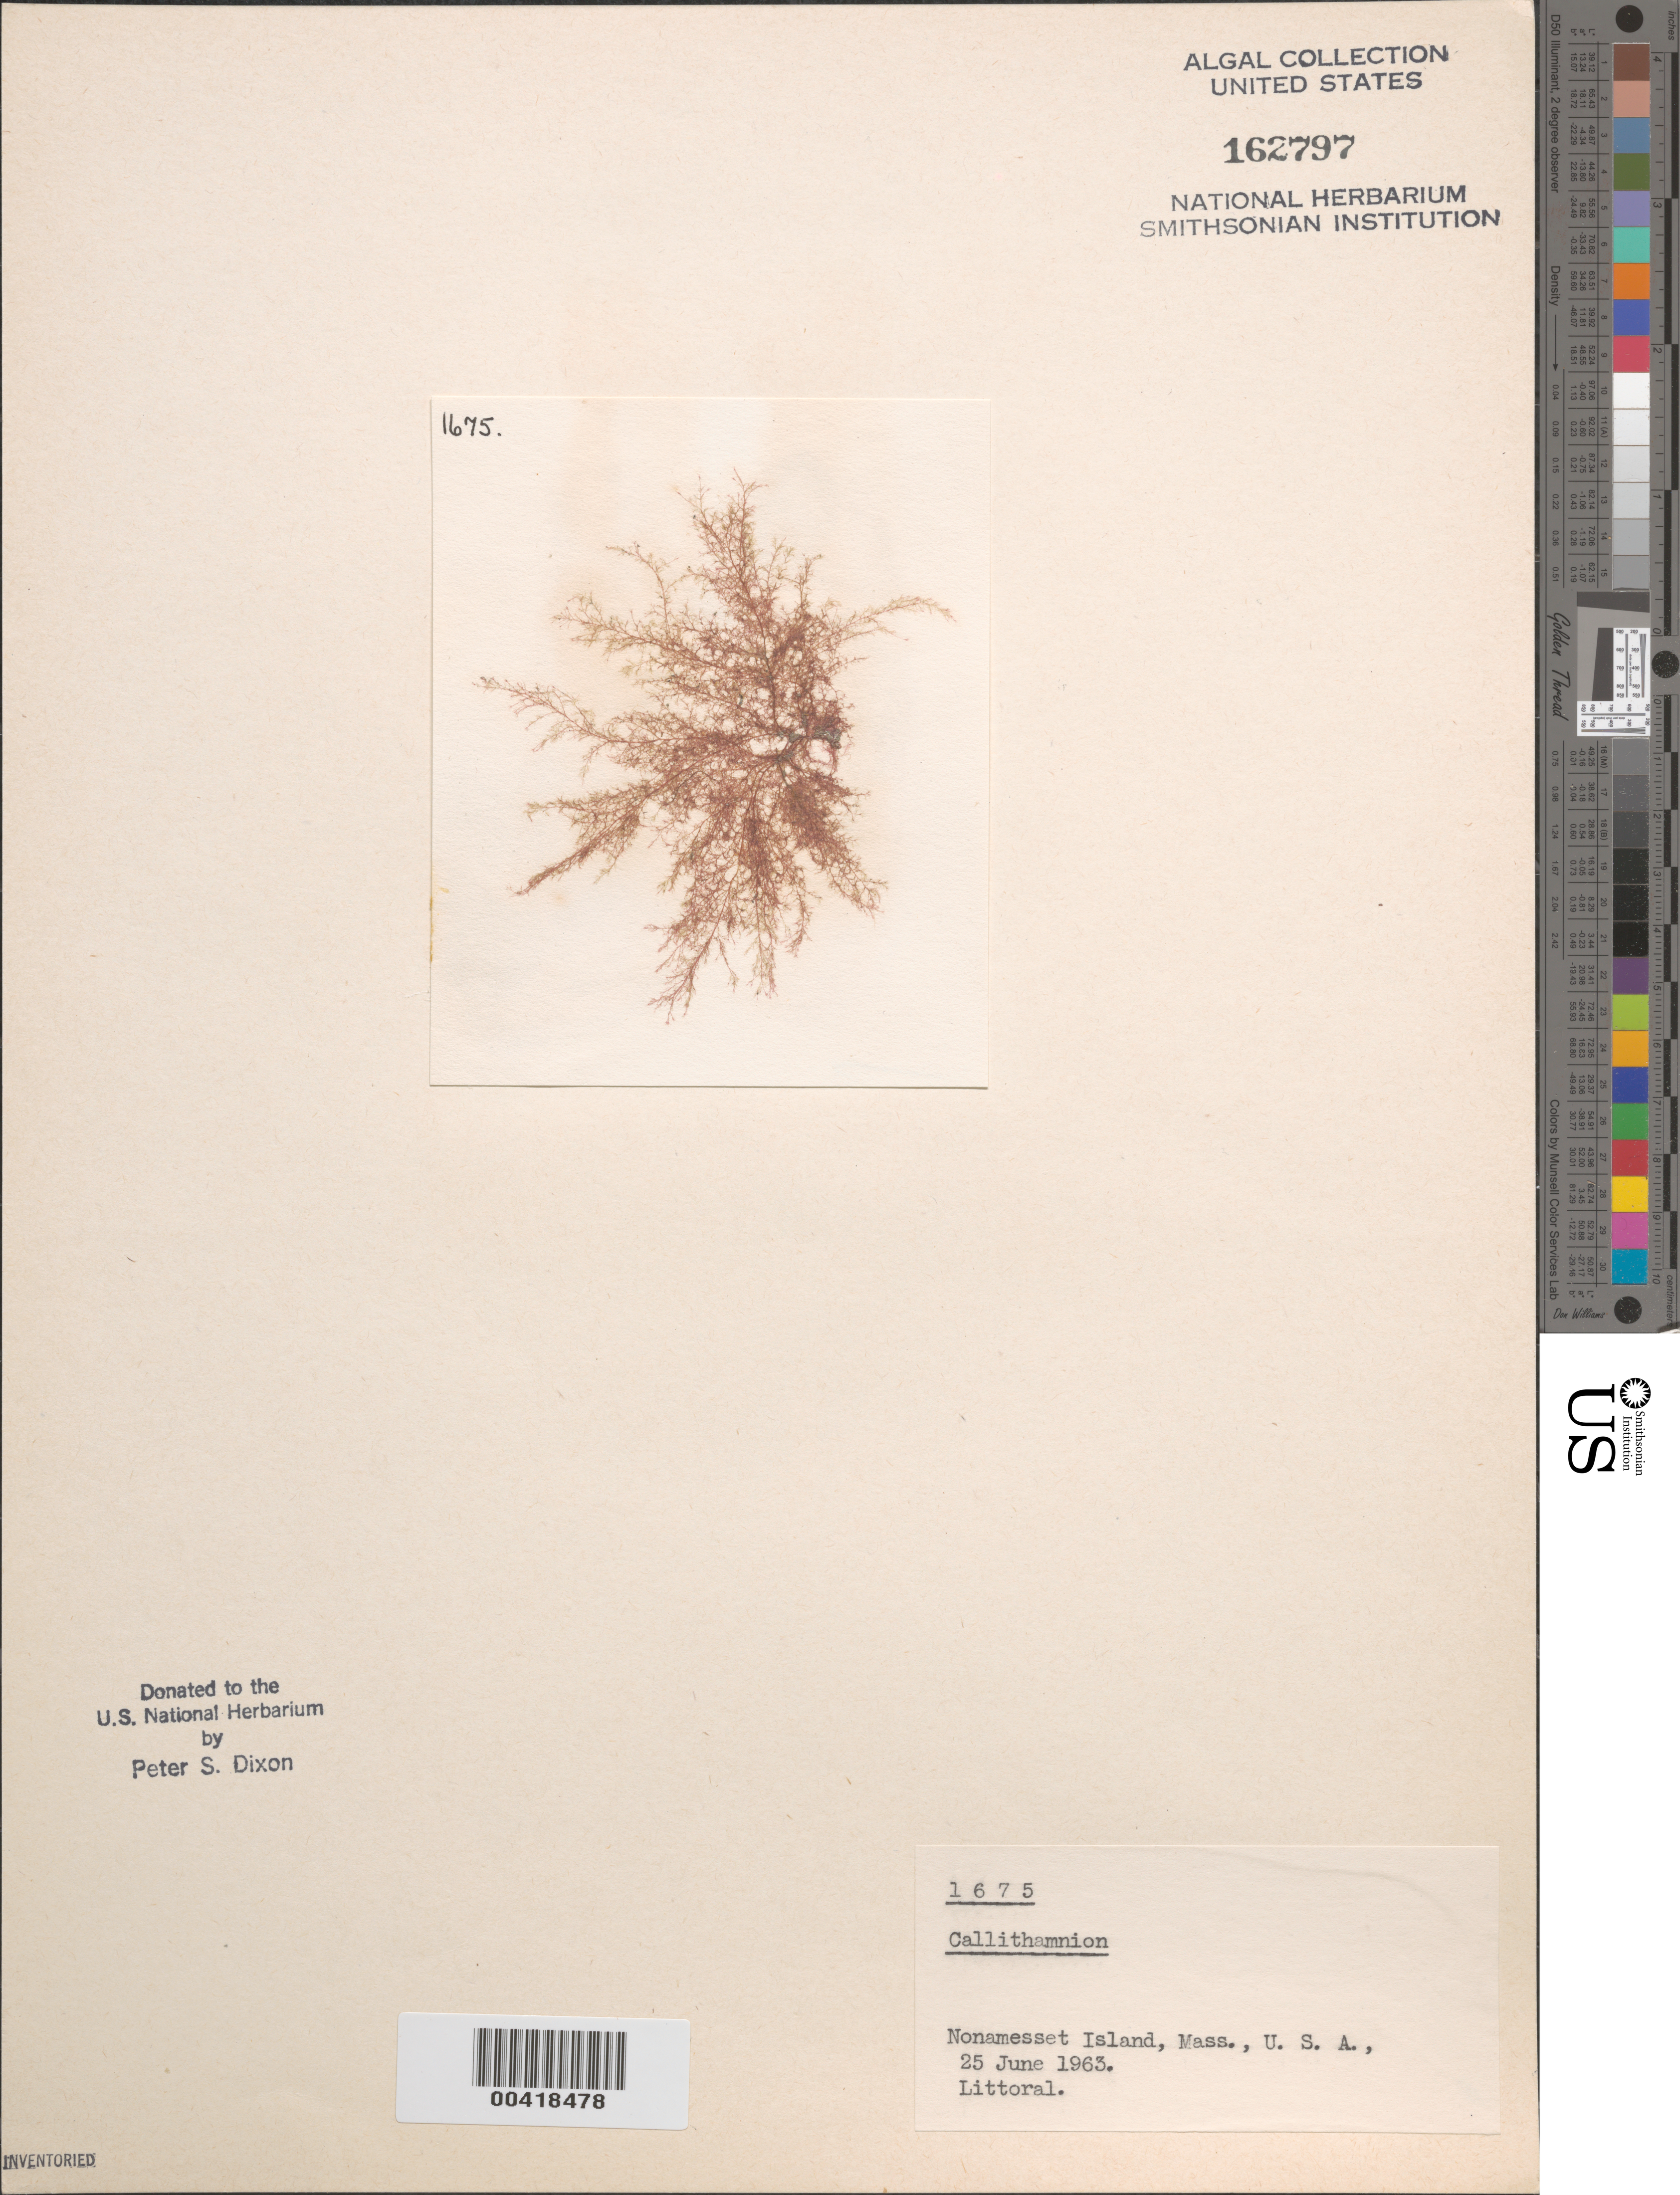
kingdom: Plantae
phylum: Rhodophyta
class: Florideophyceae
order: Ceramiales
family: Callithamniaceae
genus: Callithamnion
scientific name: Callithamnion sp.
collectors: P. S. Dixon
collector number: PSD 1675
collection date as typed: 25 Jun 1963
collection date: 1963-06-25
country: United States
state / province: Massachusetts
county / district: Dukes County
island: Nonamesset Island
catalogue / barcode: US 162797